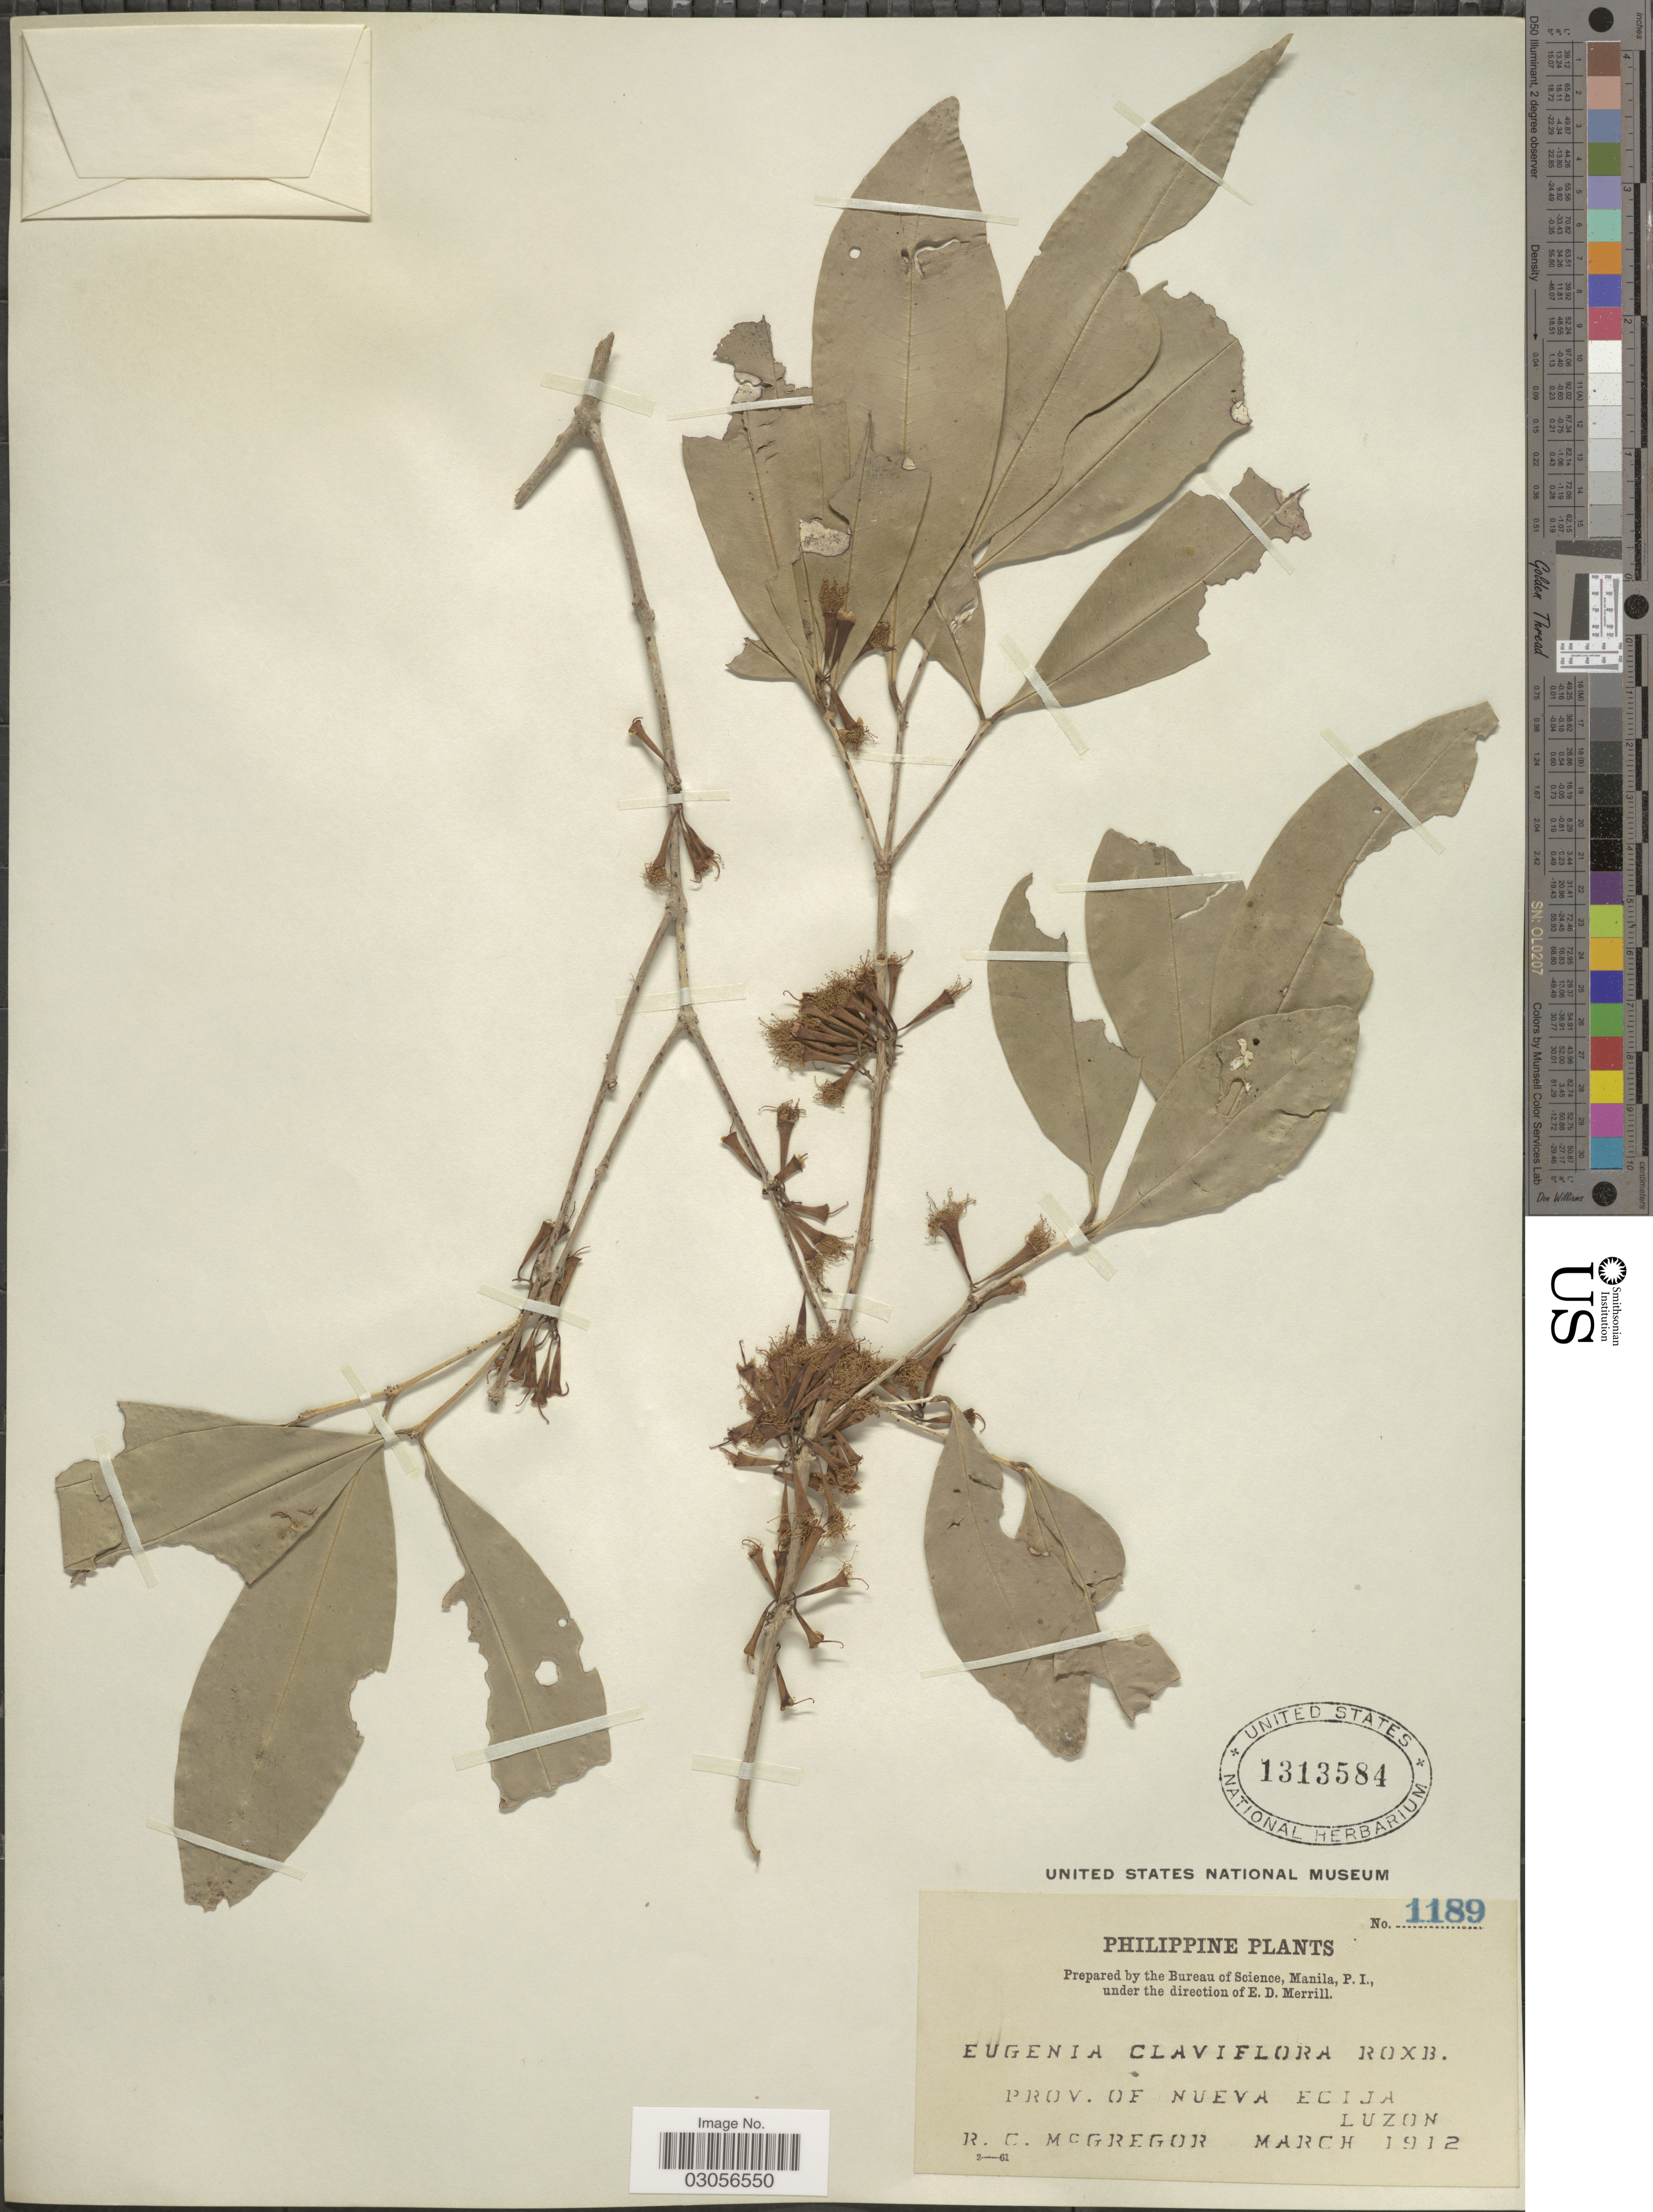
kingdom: Plantae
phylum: Tracheophyta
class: Magnoliopsida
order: Myrtales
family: Myrtaceae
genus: Syzygium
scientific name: Syzygium claviflorum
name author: (Roxb.) Wall. ex Steud.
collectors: R. C. McGregor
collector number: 1189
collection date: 1912-03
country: Philippines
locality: Prov. of Nueva Ecija, Luzon.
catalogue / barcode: US 1313584